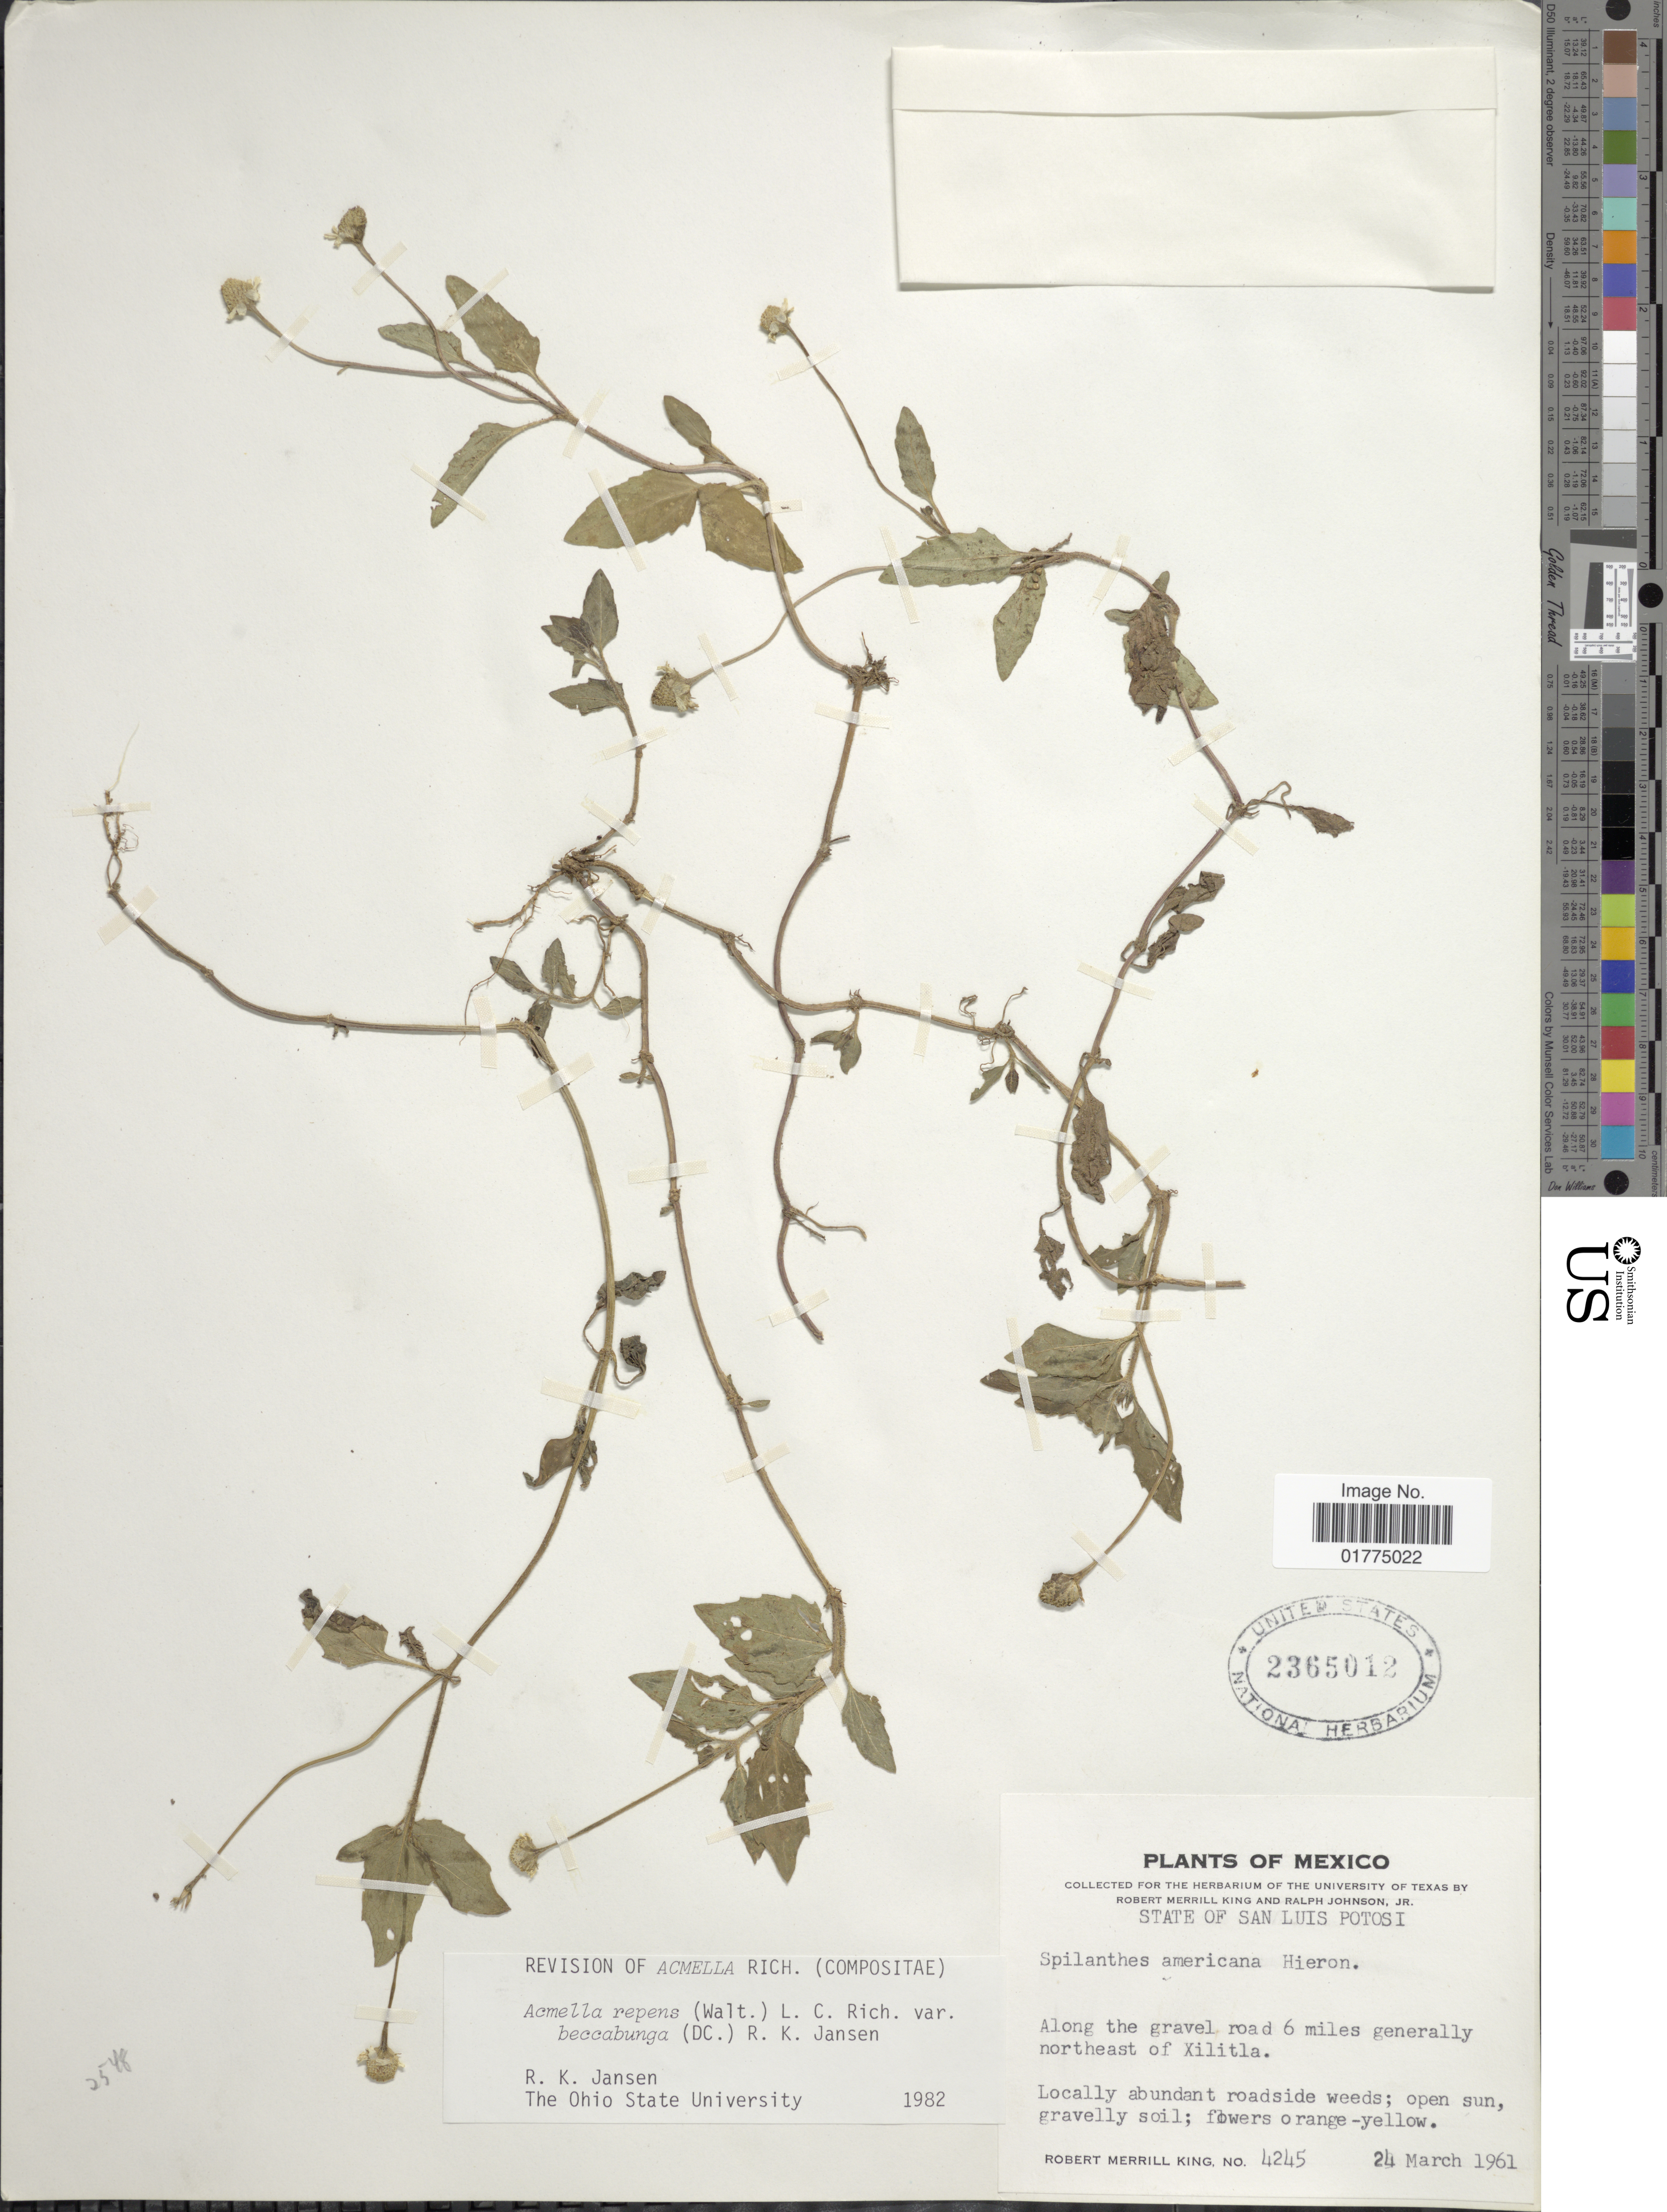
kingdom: Plantae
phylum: Tracheophyta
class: Magnoliopsida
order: Asterales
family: Asteraceae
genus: Acmella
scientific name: Acmella repens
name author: (Walter) Rich.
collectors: R. M. King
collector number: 4245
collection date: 1961-03-24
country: Mexico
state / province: San Luis Potosí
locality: State of San Luis Potosi. Along the gravel road 6 miles generally northeast of Xilitla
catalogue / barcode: US 2365012